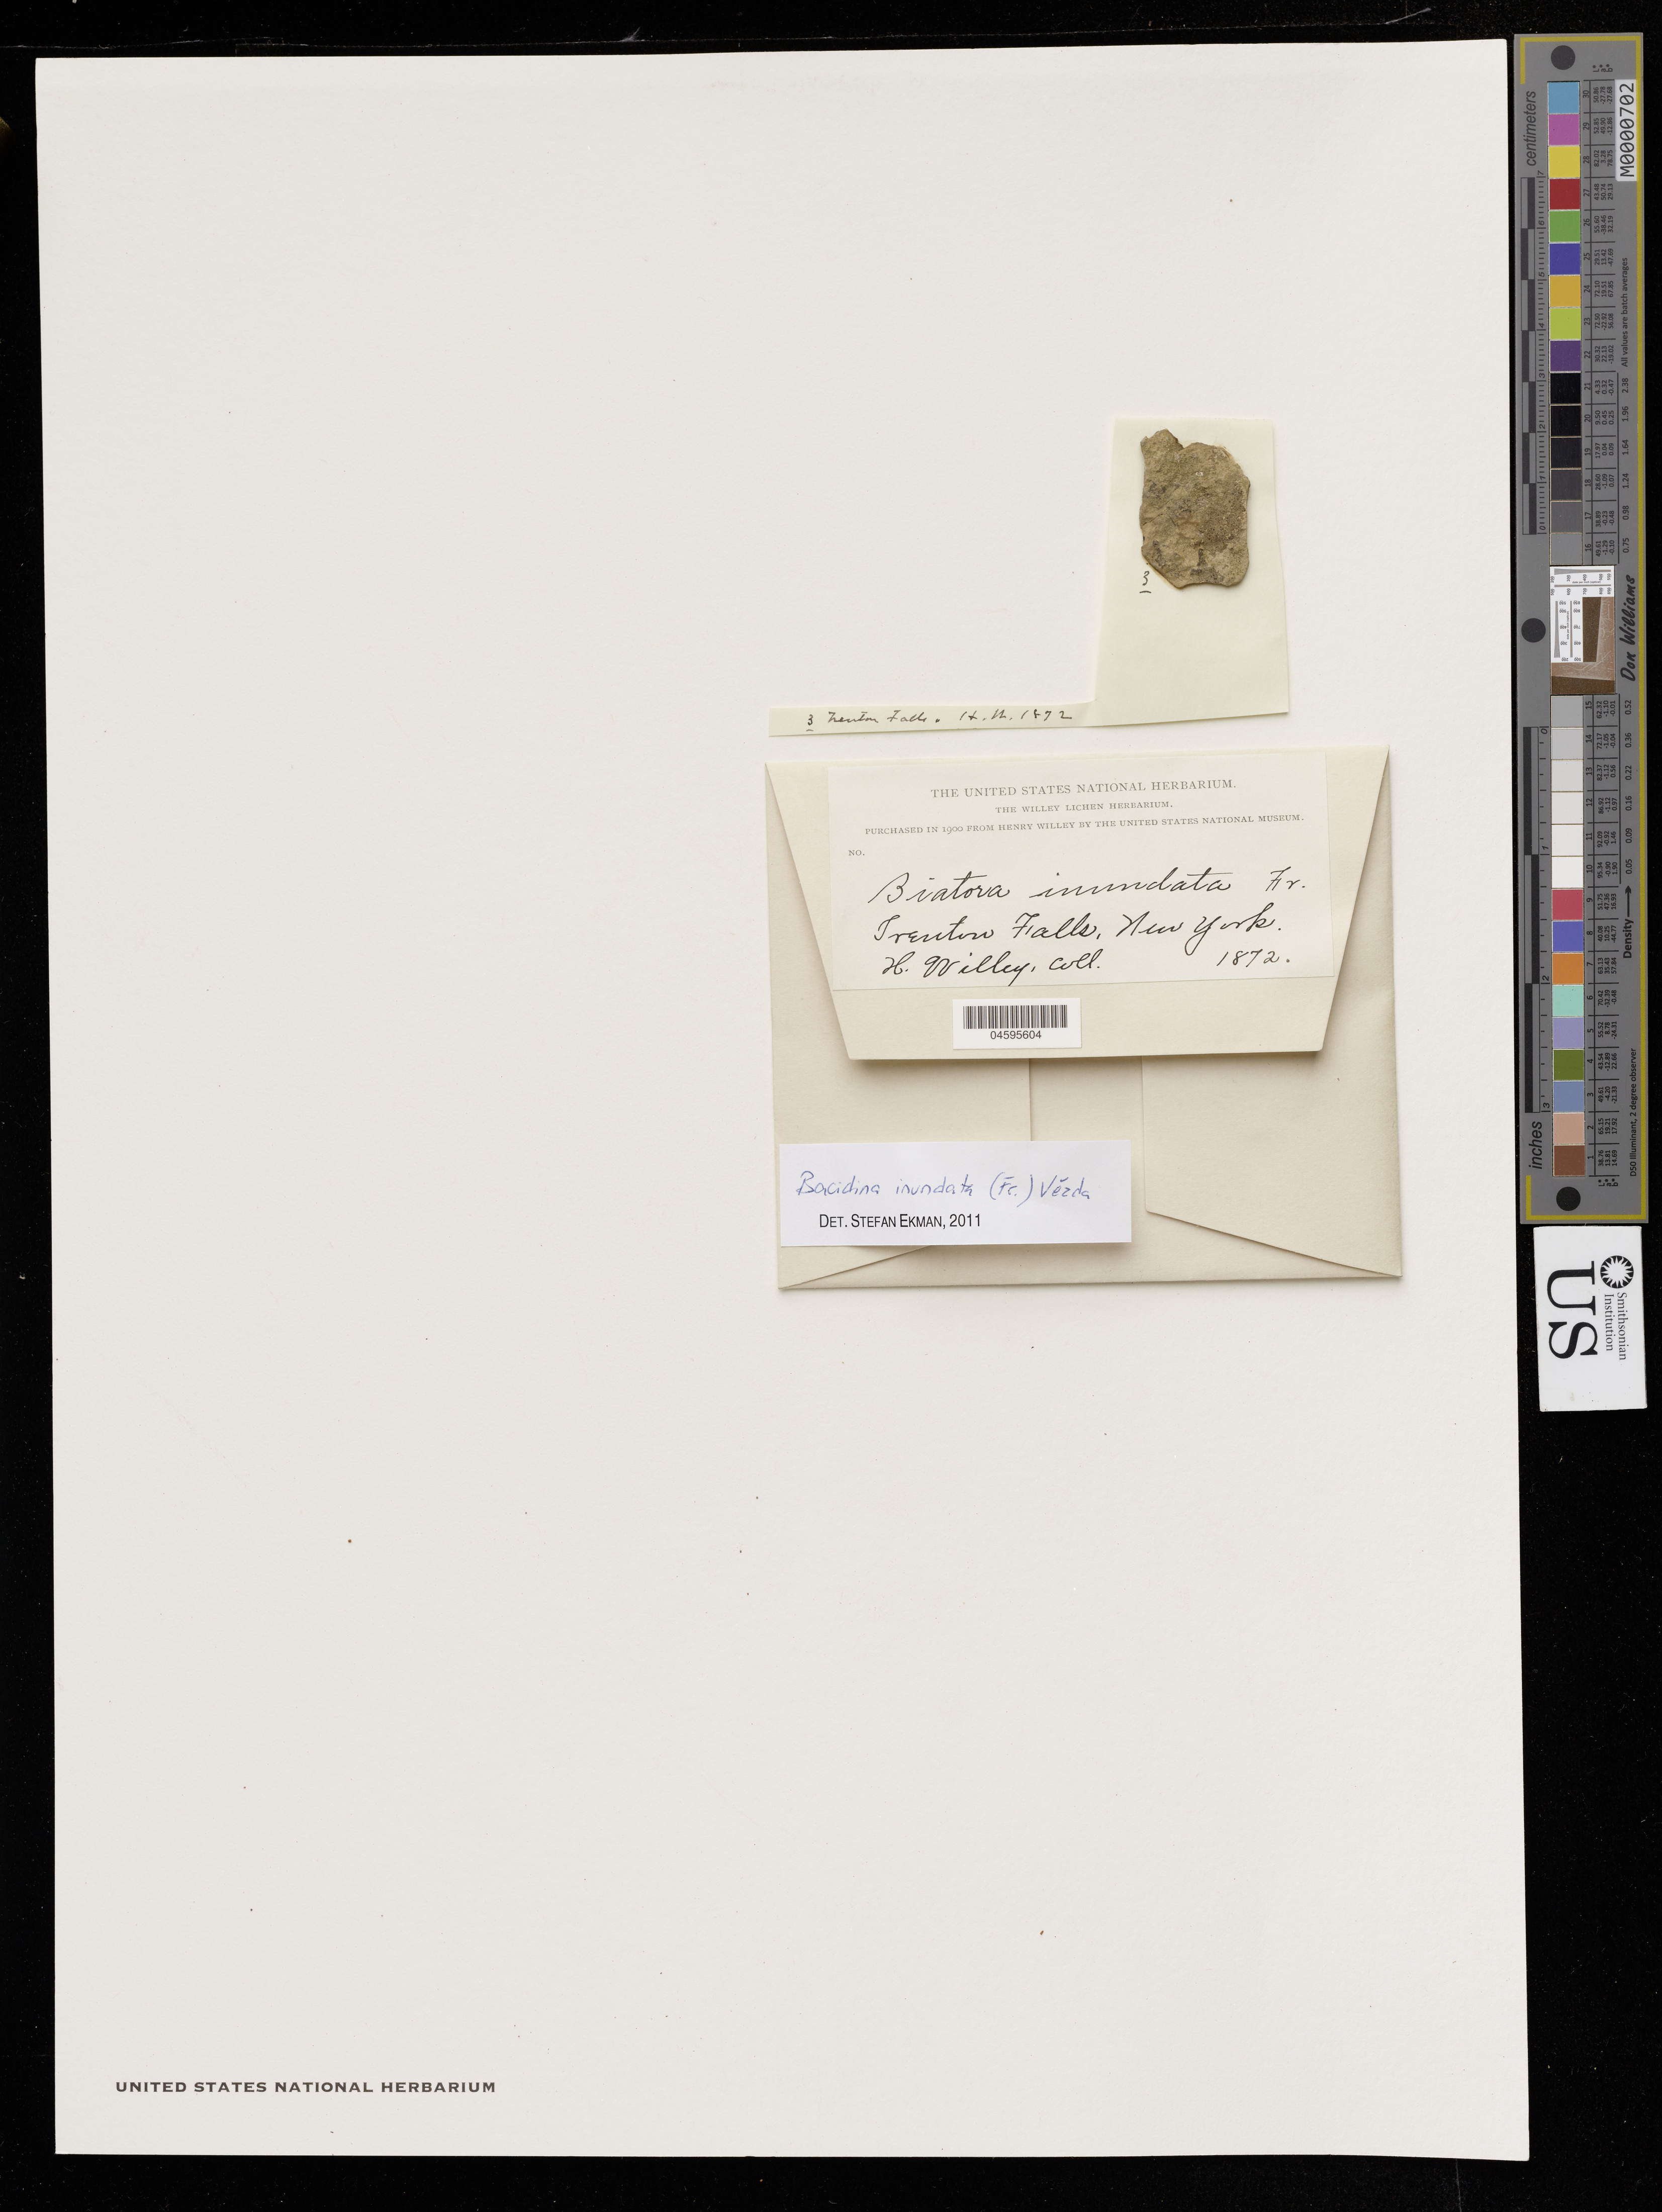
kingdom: Fungi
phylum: Ascomycota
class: Lecanoromycetes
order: Lecanorales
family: Ramalinaceae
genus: Bacidia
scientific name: Bacidia inundata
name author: (Fr.) Körb.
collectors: H. Willey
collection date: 1872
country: United States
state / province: New York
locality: Trenton Falls.